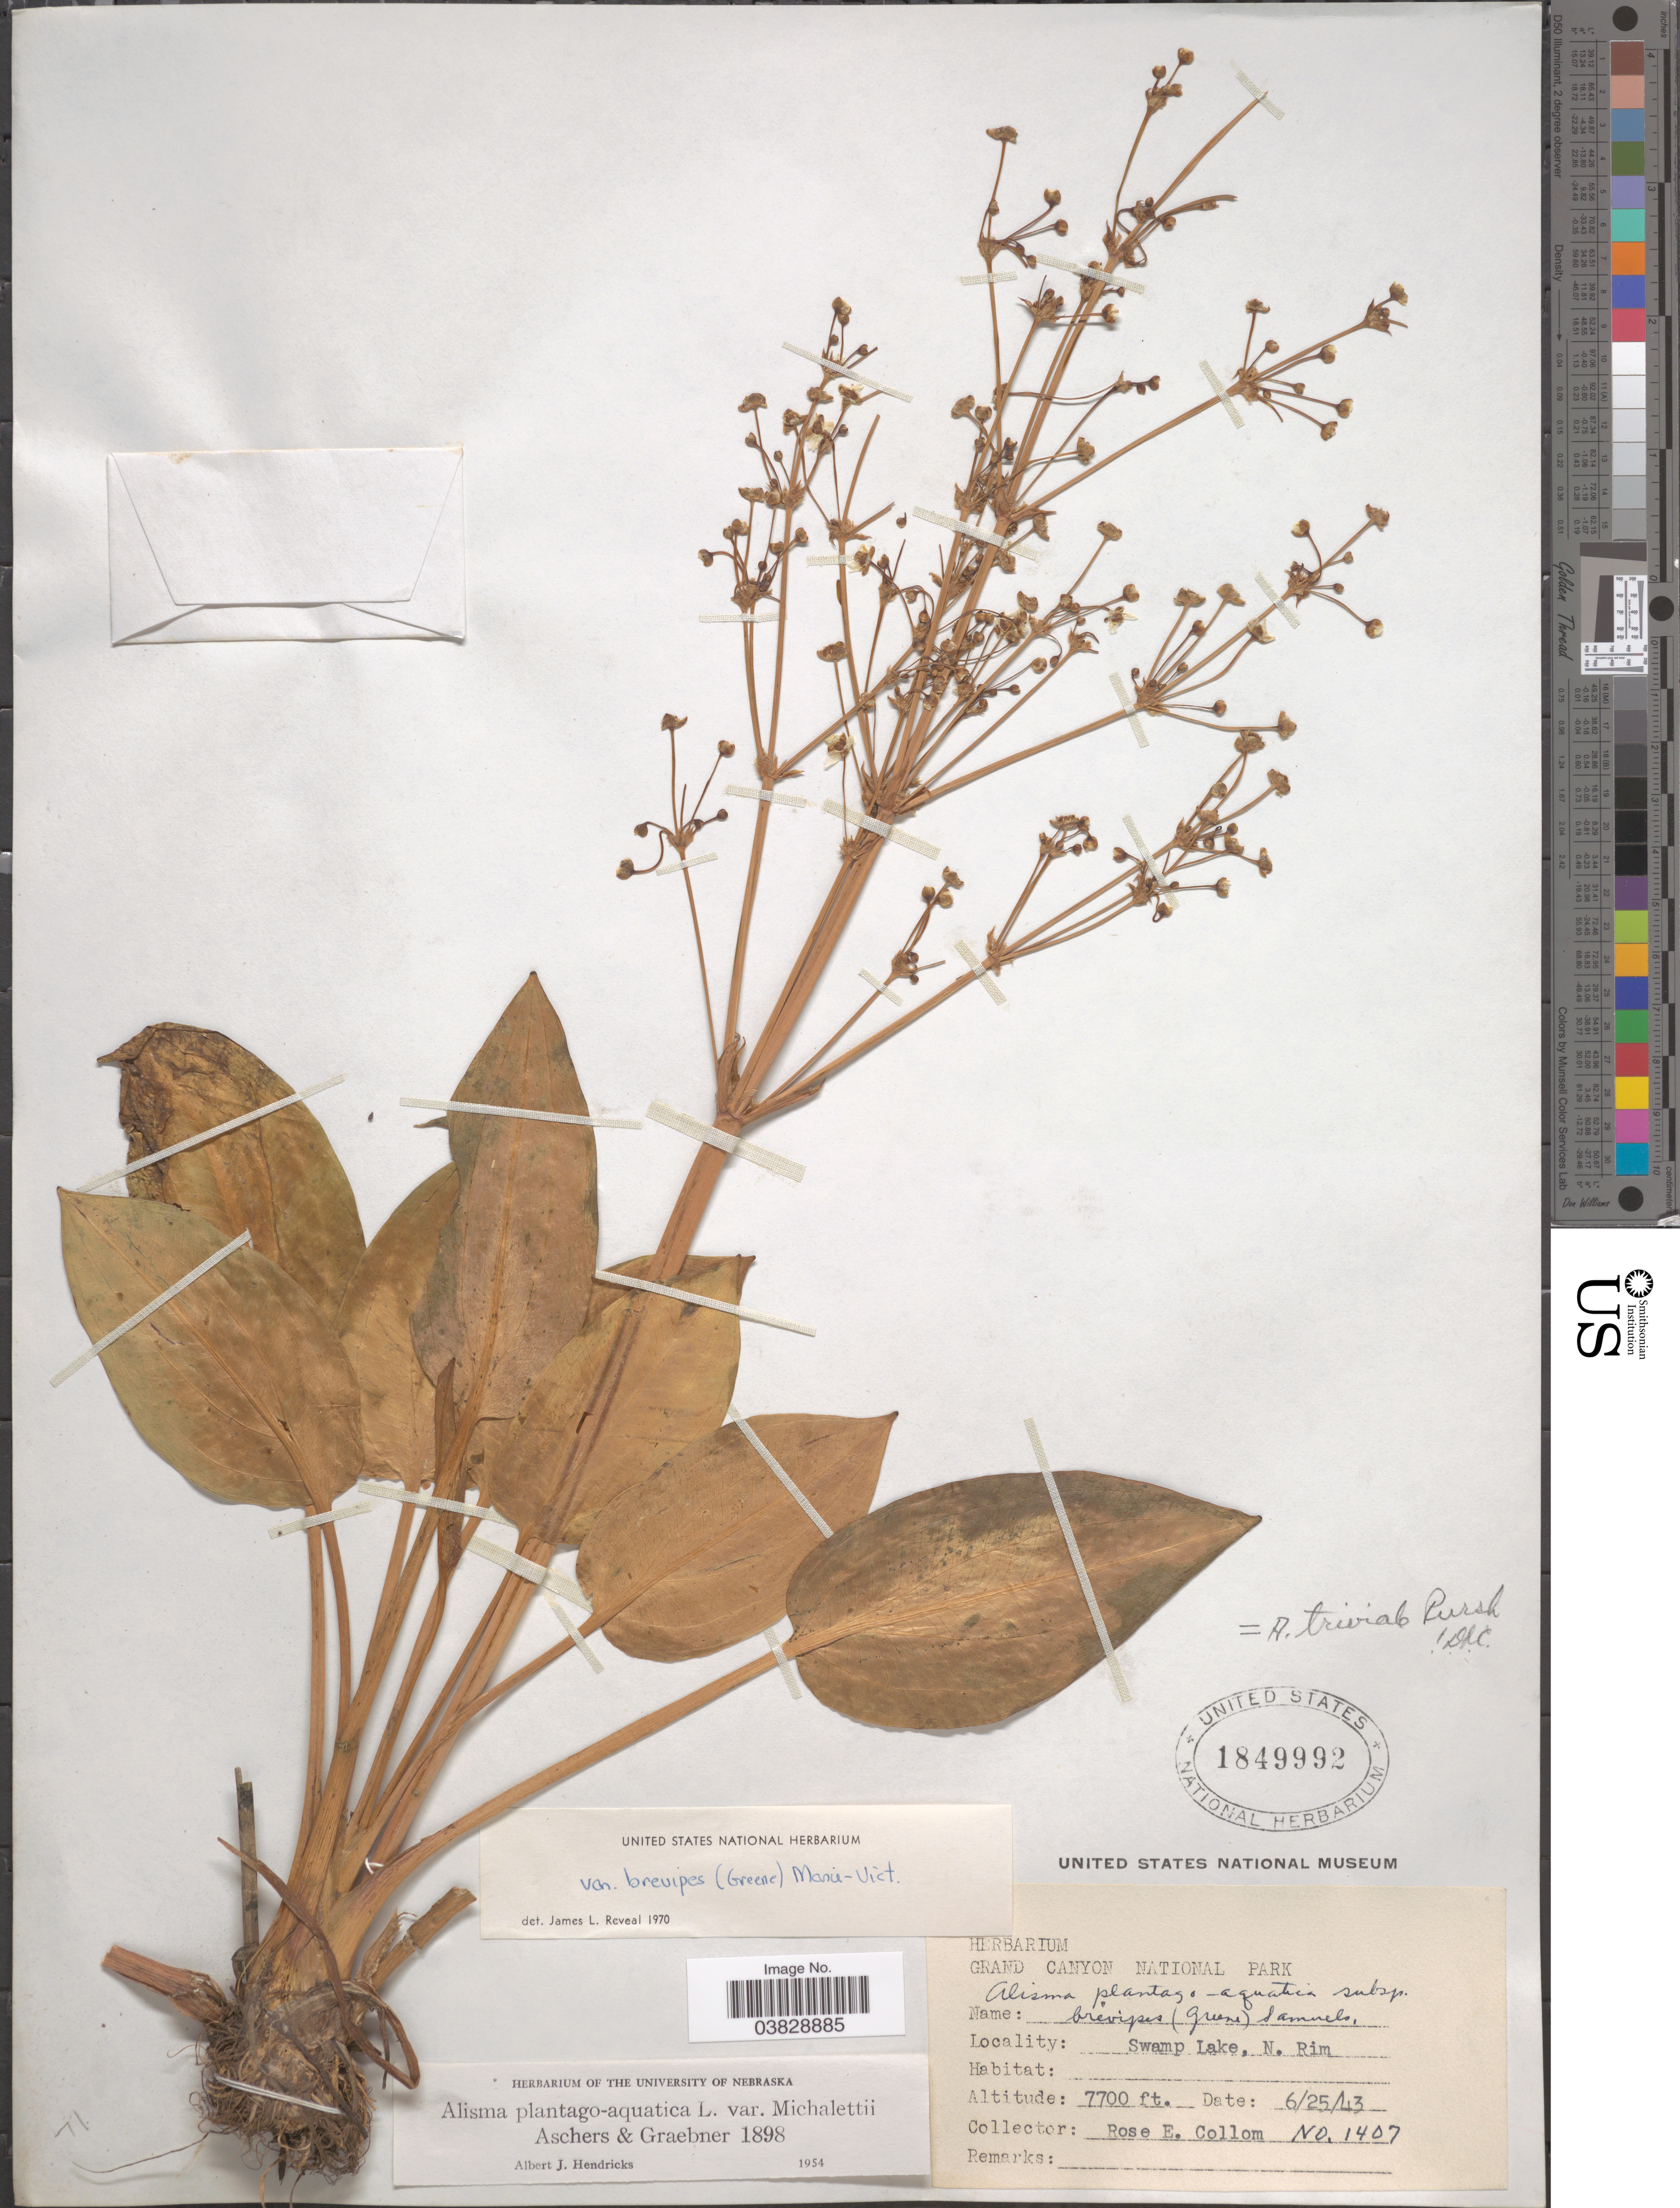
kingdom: Plantae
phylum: Tracheophyta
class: Liliopsida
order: Alismatales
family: Alismataceae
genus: Alisma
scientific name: Alisma plantago-aquatica var. brevipes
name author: (Greene) Vict.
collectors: R. E. Collom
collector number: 1407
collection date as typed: Transcribed d/m/y: 25/6/43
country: United States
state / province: Arizona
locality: Grand Canyon National Park. Swamp Lake, N. Rim.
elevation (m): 2347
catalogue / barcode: US 1849992